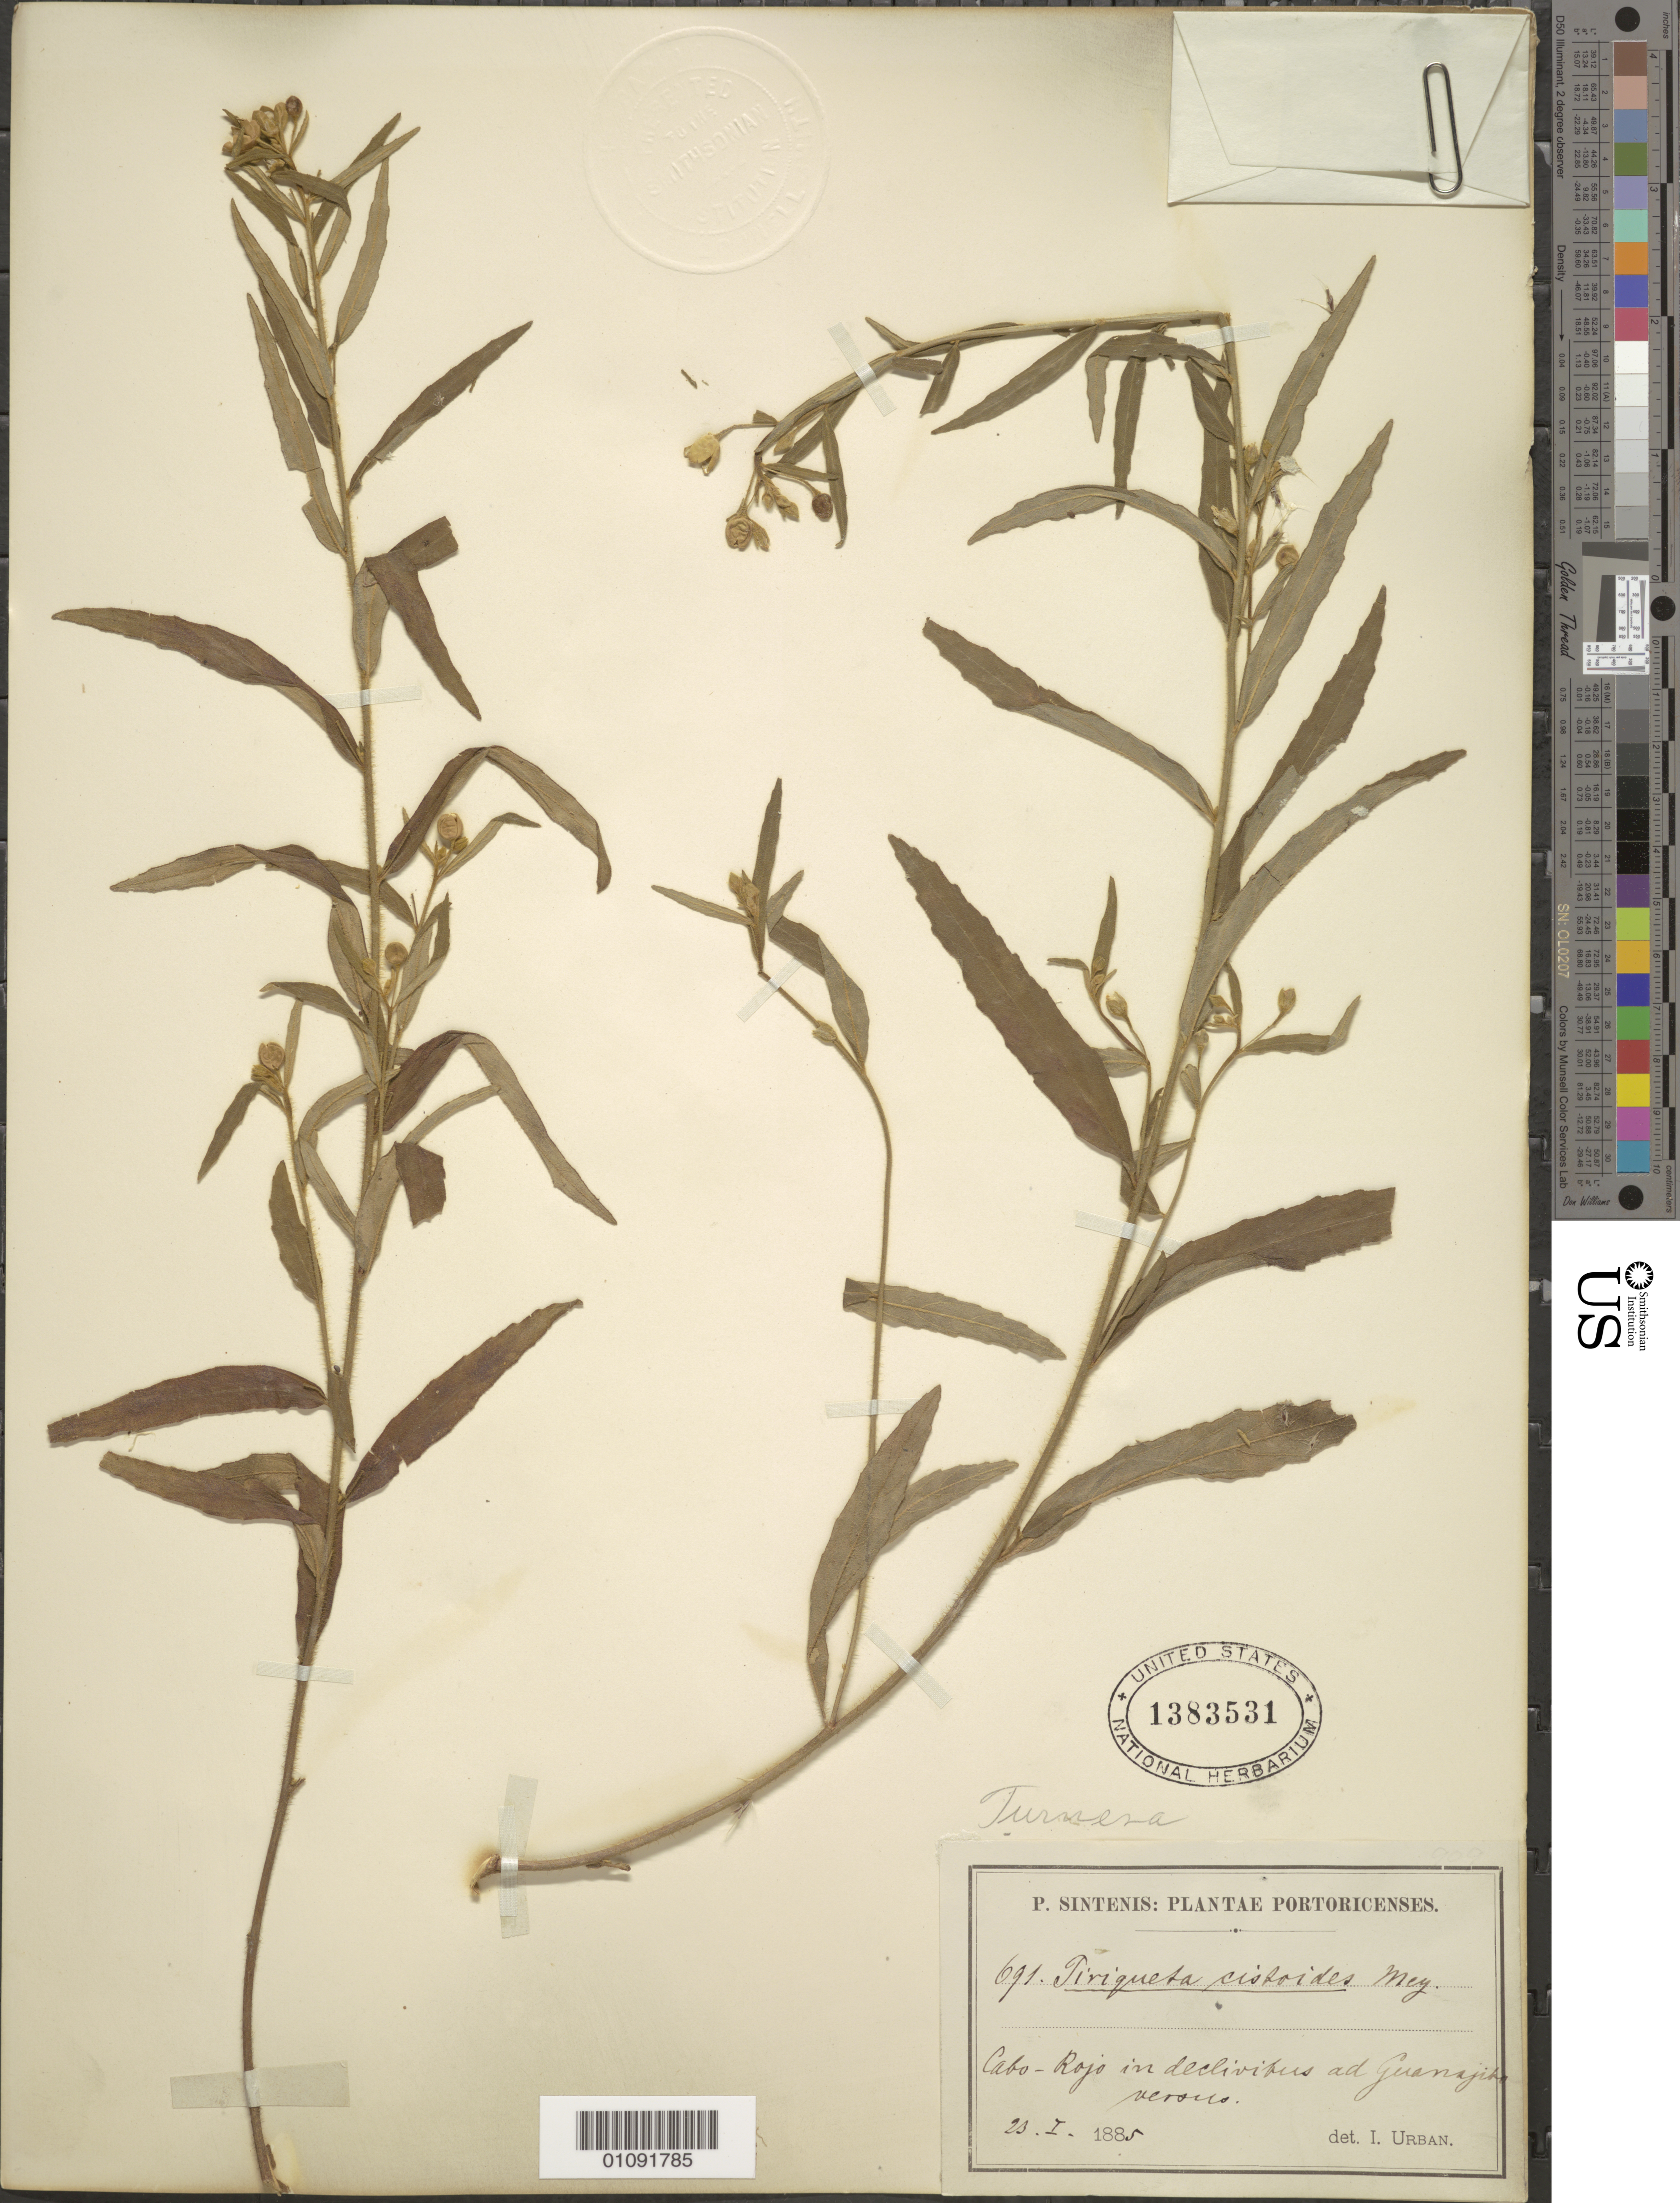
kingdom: Plantae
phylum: Tracheophyta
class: Magnoliopsida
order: Malpighiales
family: Turneraceae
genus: Piriqueta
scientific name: Piriqueta cistoides subsp. cistoides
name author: (L.) Griseb.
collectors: P. Sintenis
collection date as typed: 23 Jan 1885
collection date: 1885-01-23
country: Cuba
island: Cuba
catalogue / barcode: US 1383531